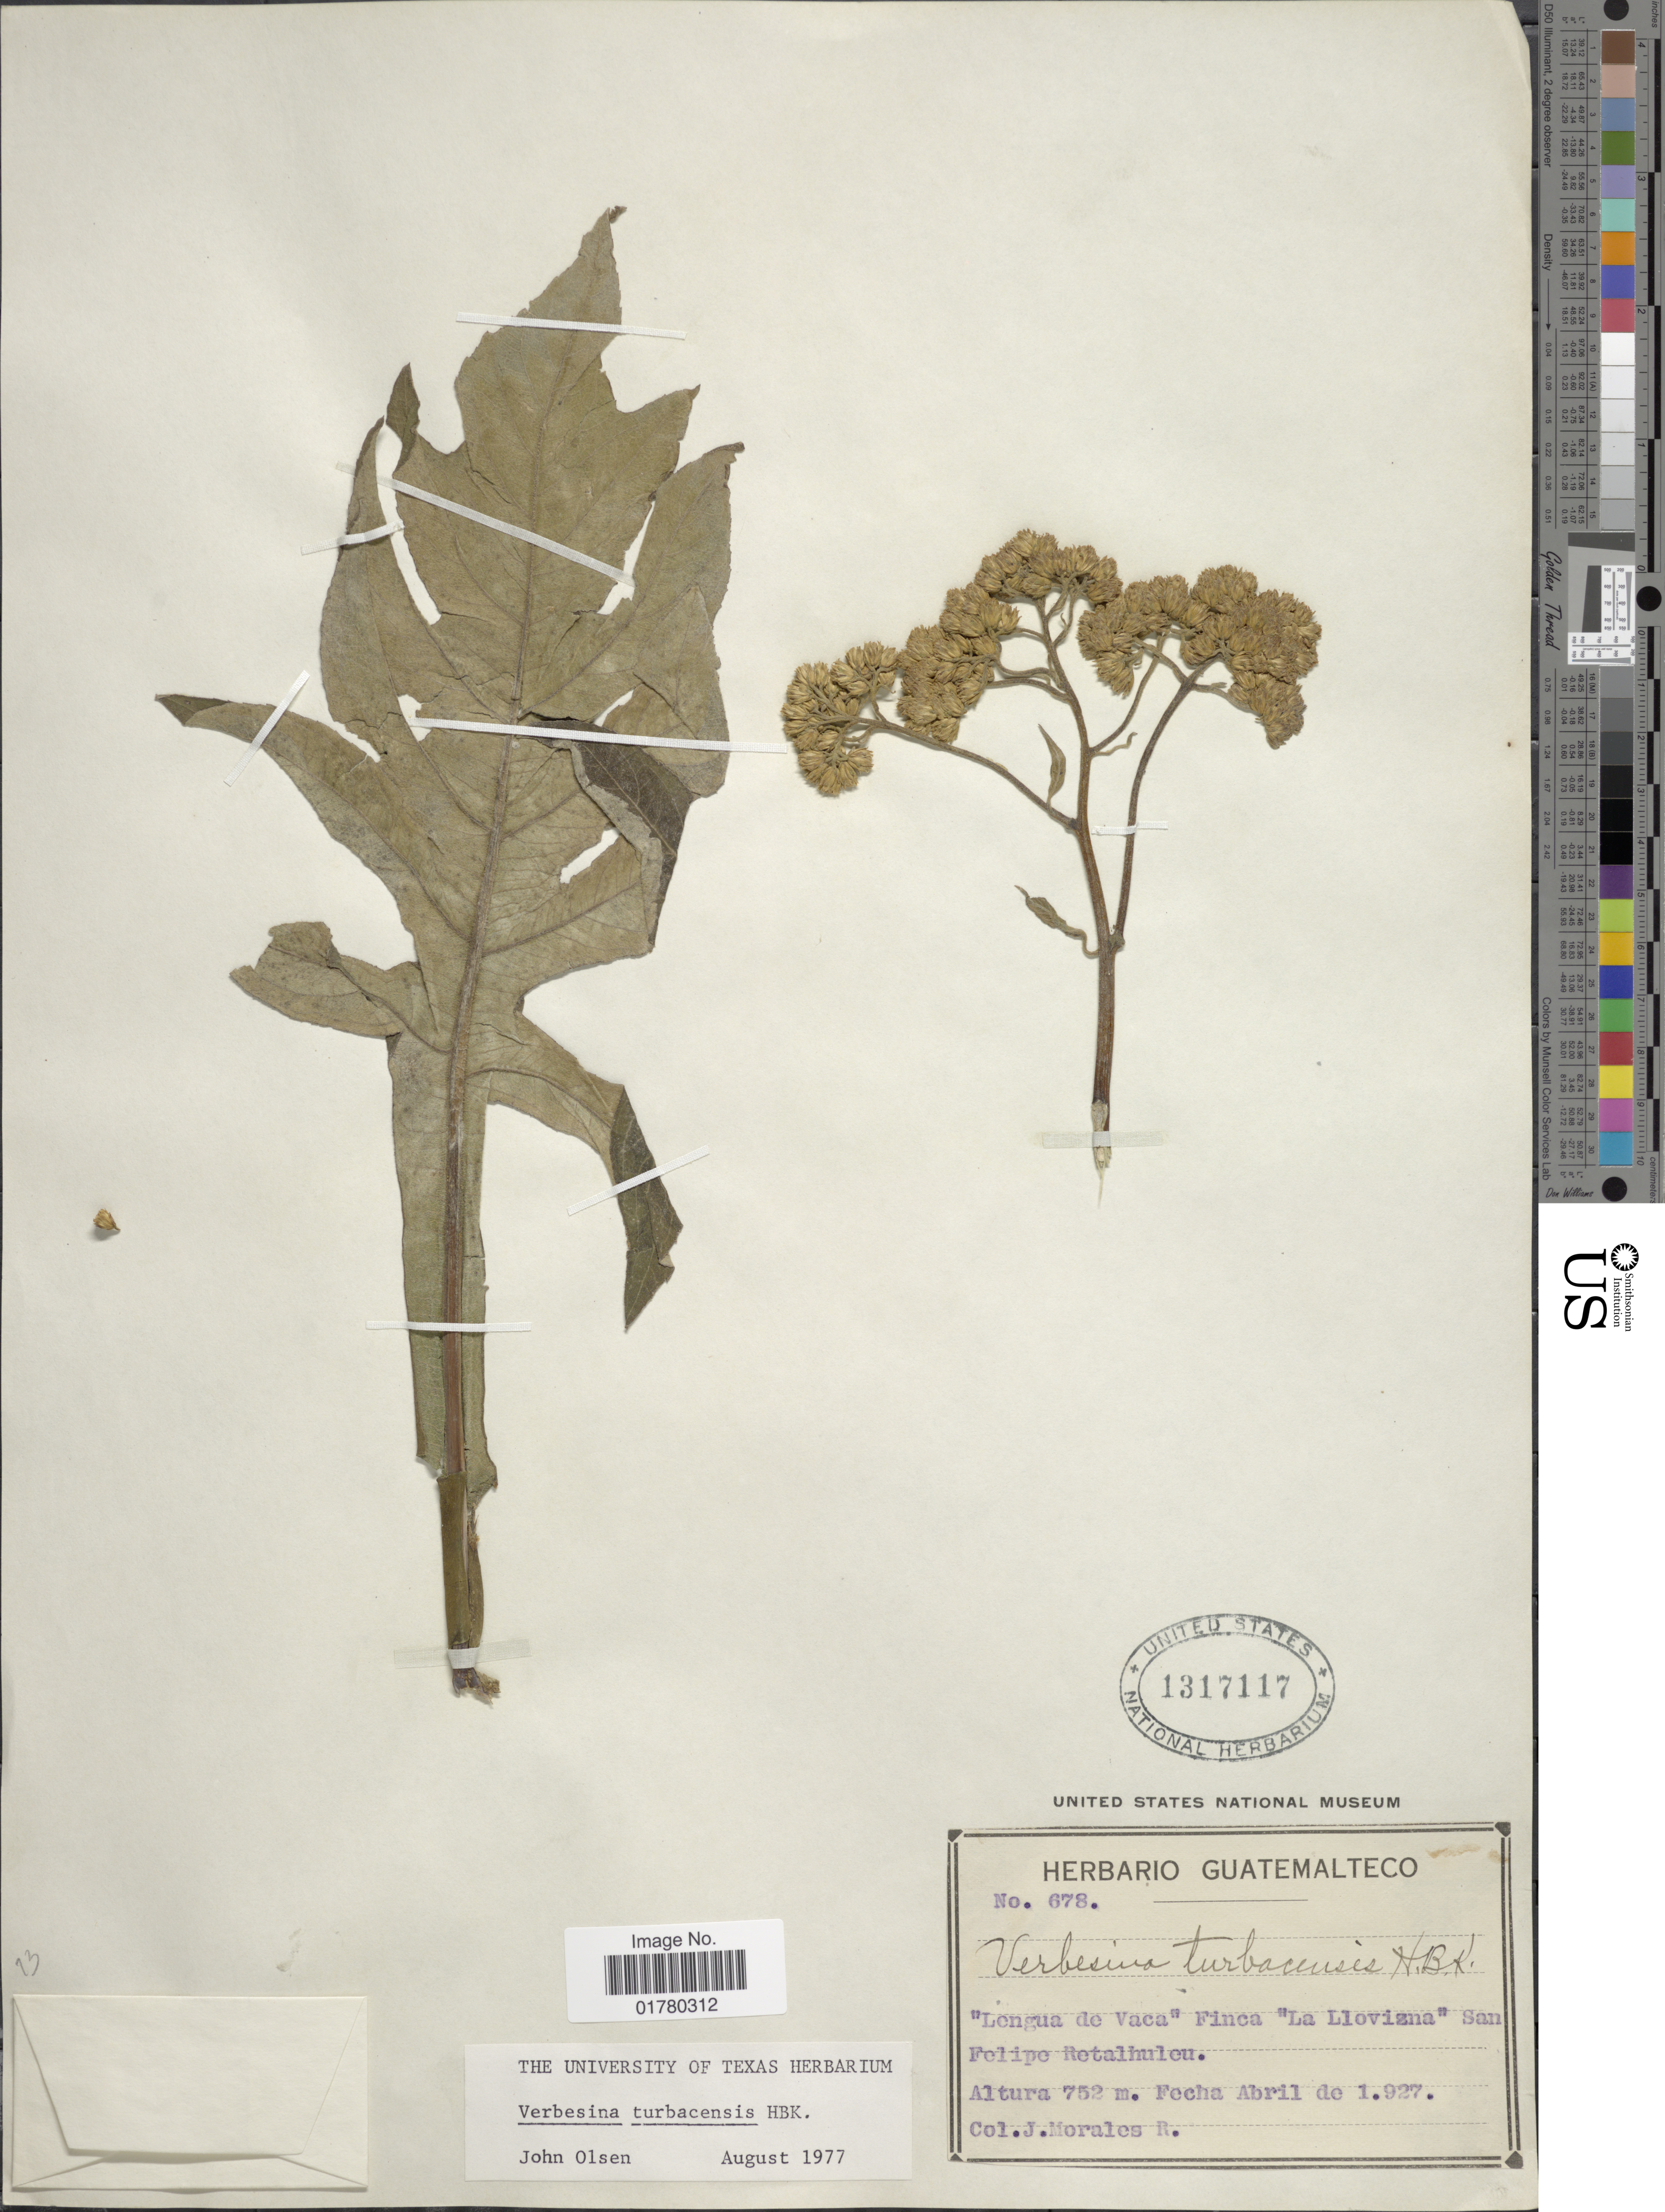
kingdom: Plantae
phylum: Tracheophyta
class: Magnoliopsida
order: Asterales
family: Asteraceae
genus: Verbesina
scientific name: Verbesina turbacensis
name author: Kunth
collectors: J. Morales R.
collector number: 678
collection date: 1927-04-01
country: Guatemala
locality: Lengua de Vaca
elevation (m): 752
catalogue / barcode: US 1317117